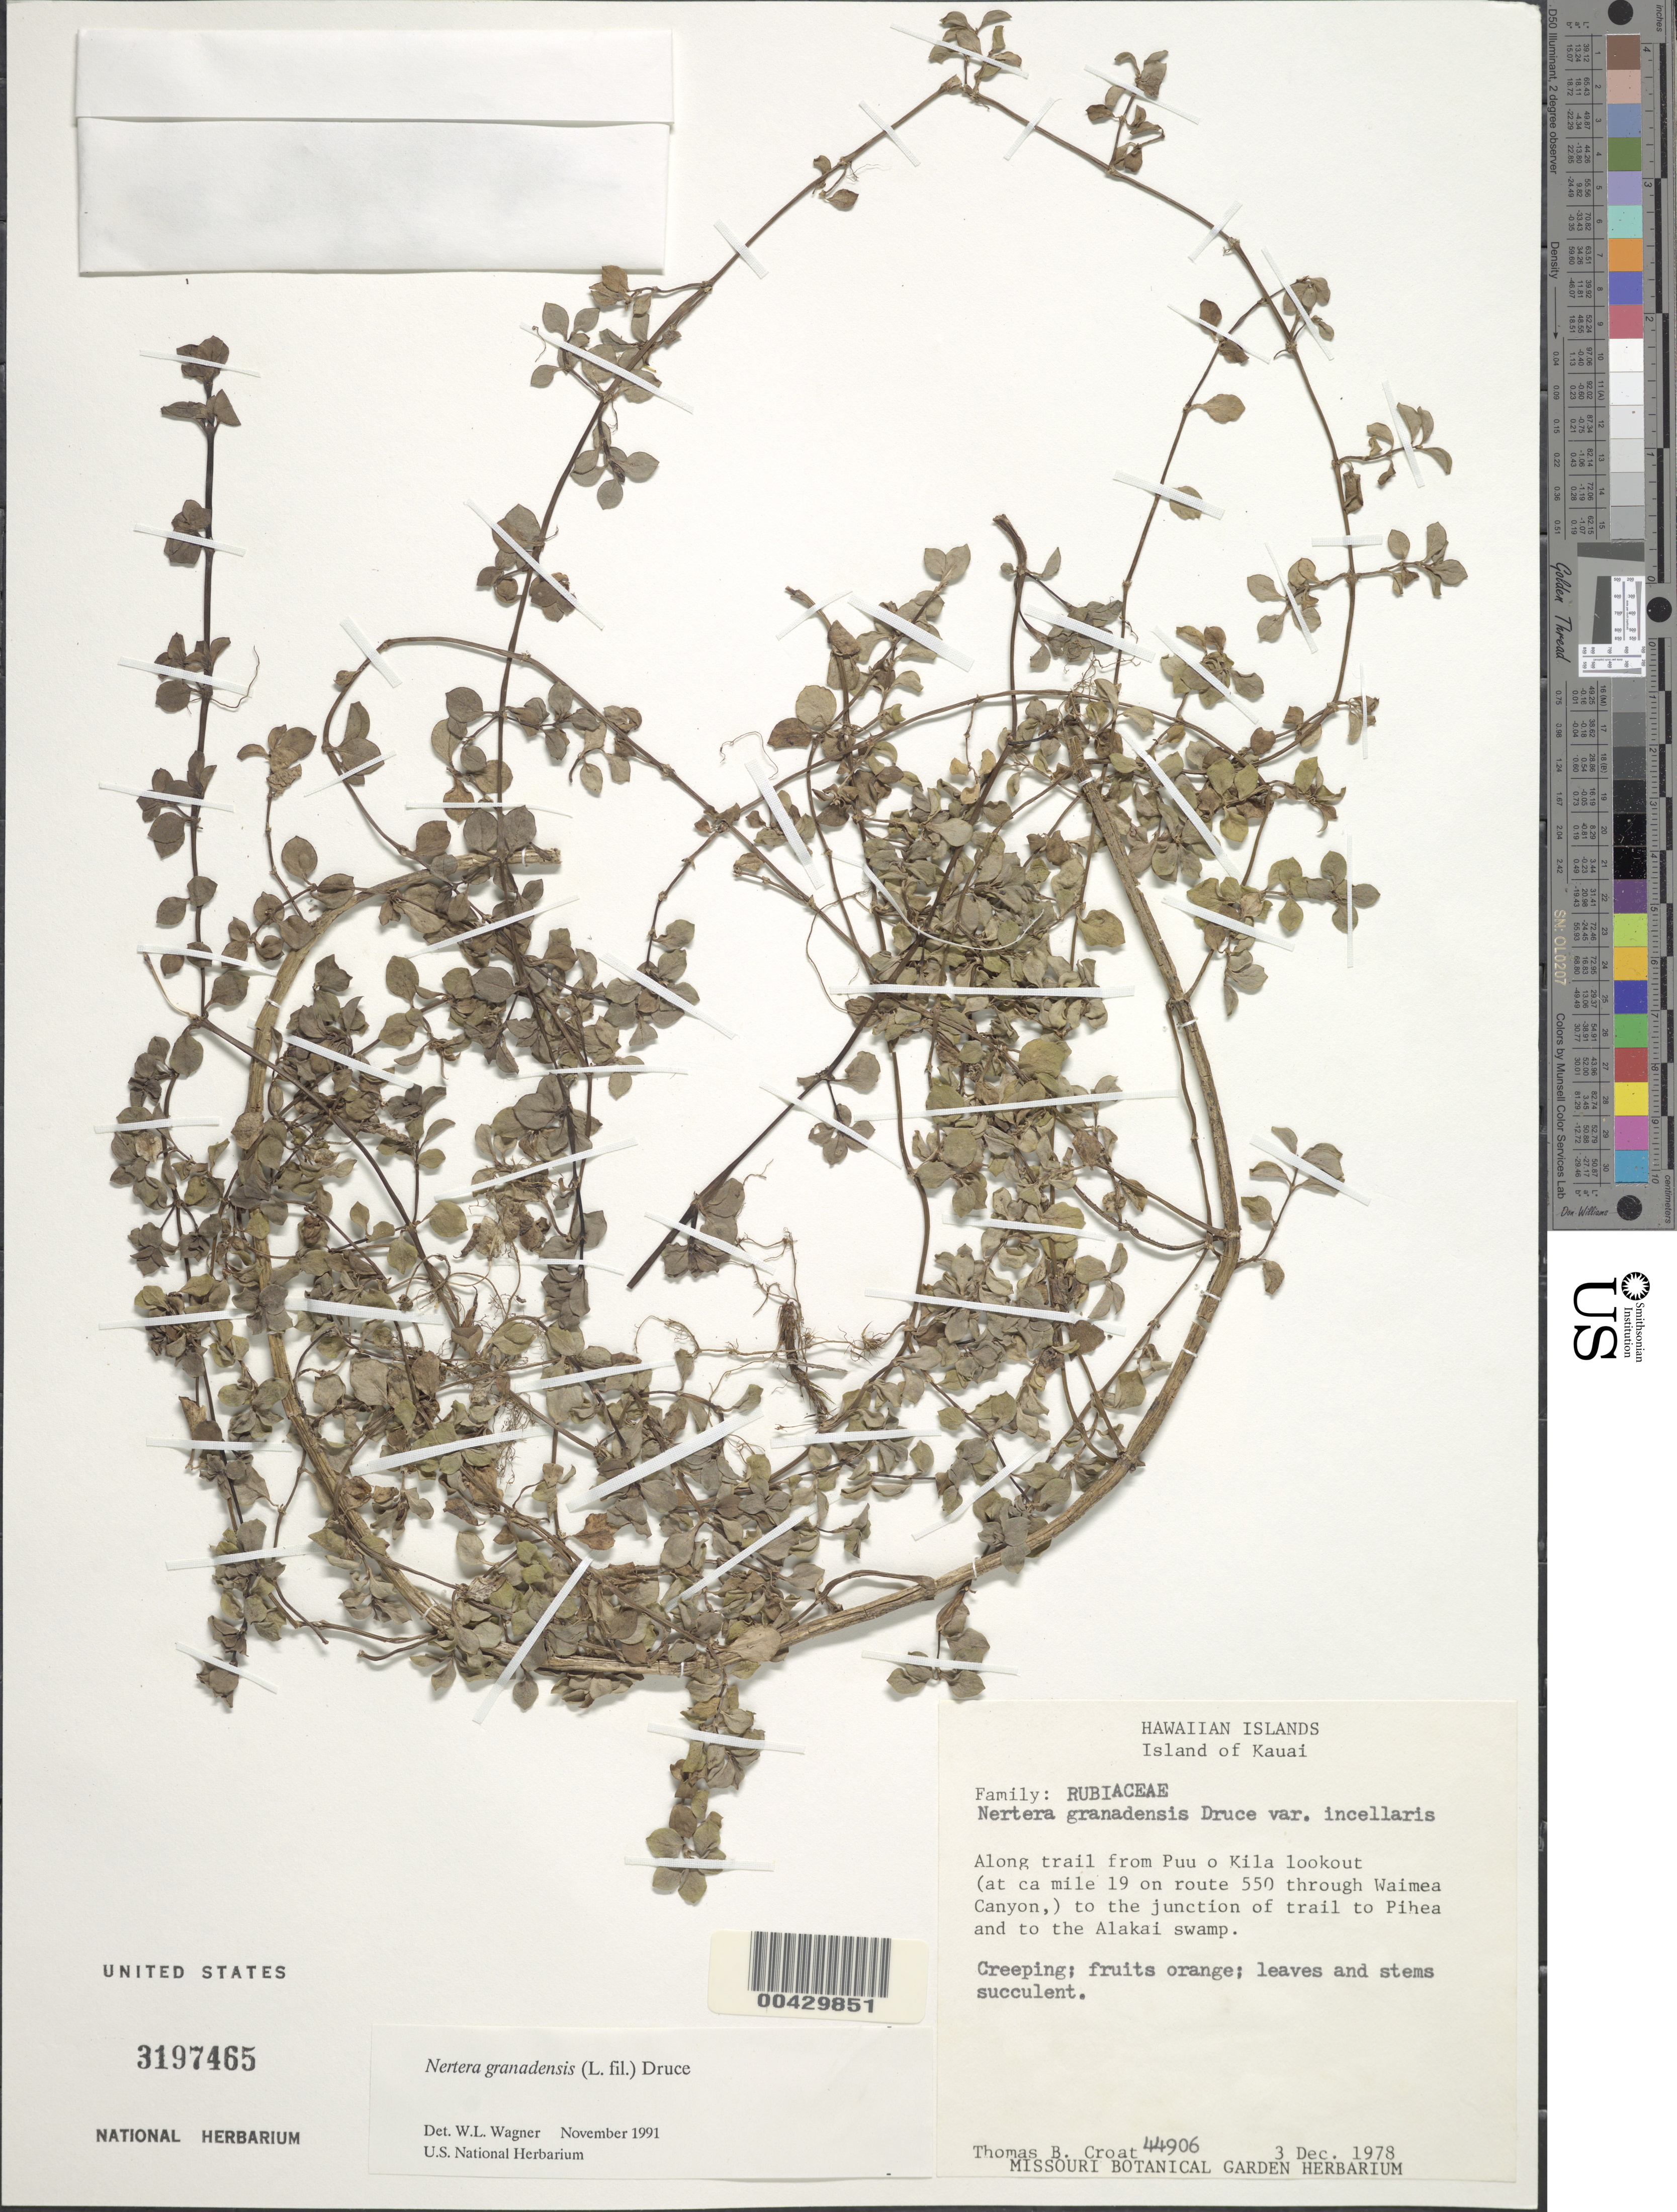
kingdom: Plantae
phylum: Tracheophyta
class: Magnoliopsida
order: Gentianales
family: Rubiaceae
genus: Nertera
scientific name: Nertera granadensis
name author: (Mutis ex L. f.) Druce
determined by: Wagner, W. L., (BOT), Smithsonian Institution - National Museum of Natural History (UNITED STATES)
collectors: T. B. Croat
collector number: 44906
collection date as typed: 3 Dec 1978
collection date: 1978-12-03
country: United States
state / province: Hawaii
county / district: Kauai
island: Kaua'i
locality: From Puu o Kila lookout (ca mi 19 on rt 550 through Waimea Canyon,) to the junction of trail to Pihea and to Alakai Swamp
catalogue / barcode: US 3197465